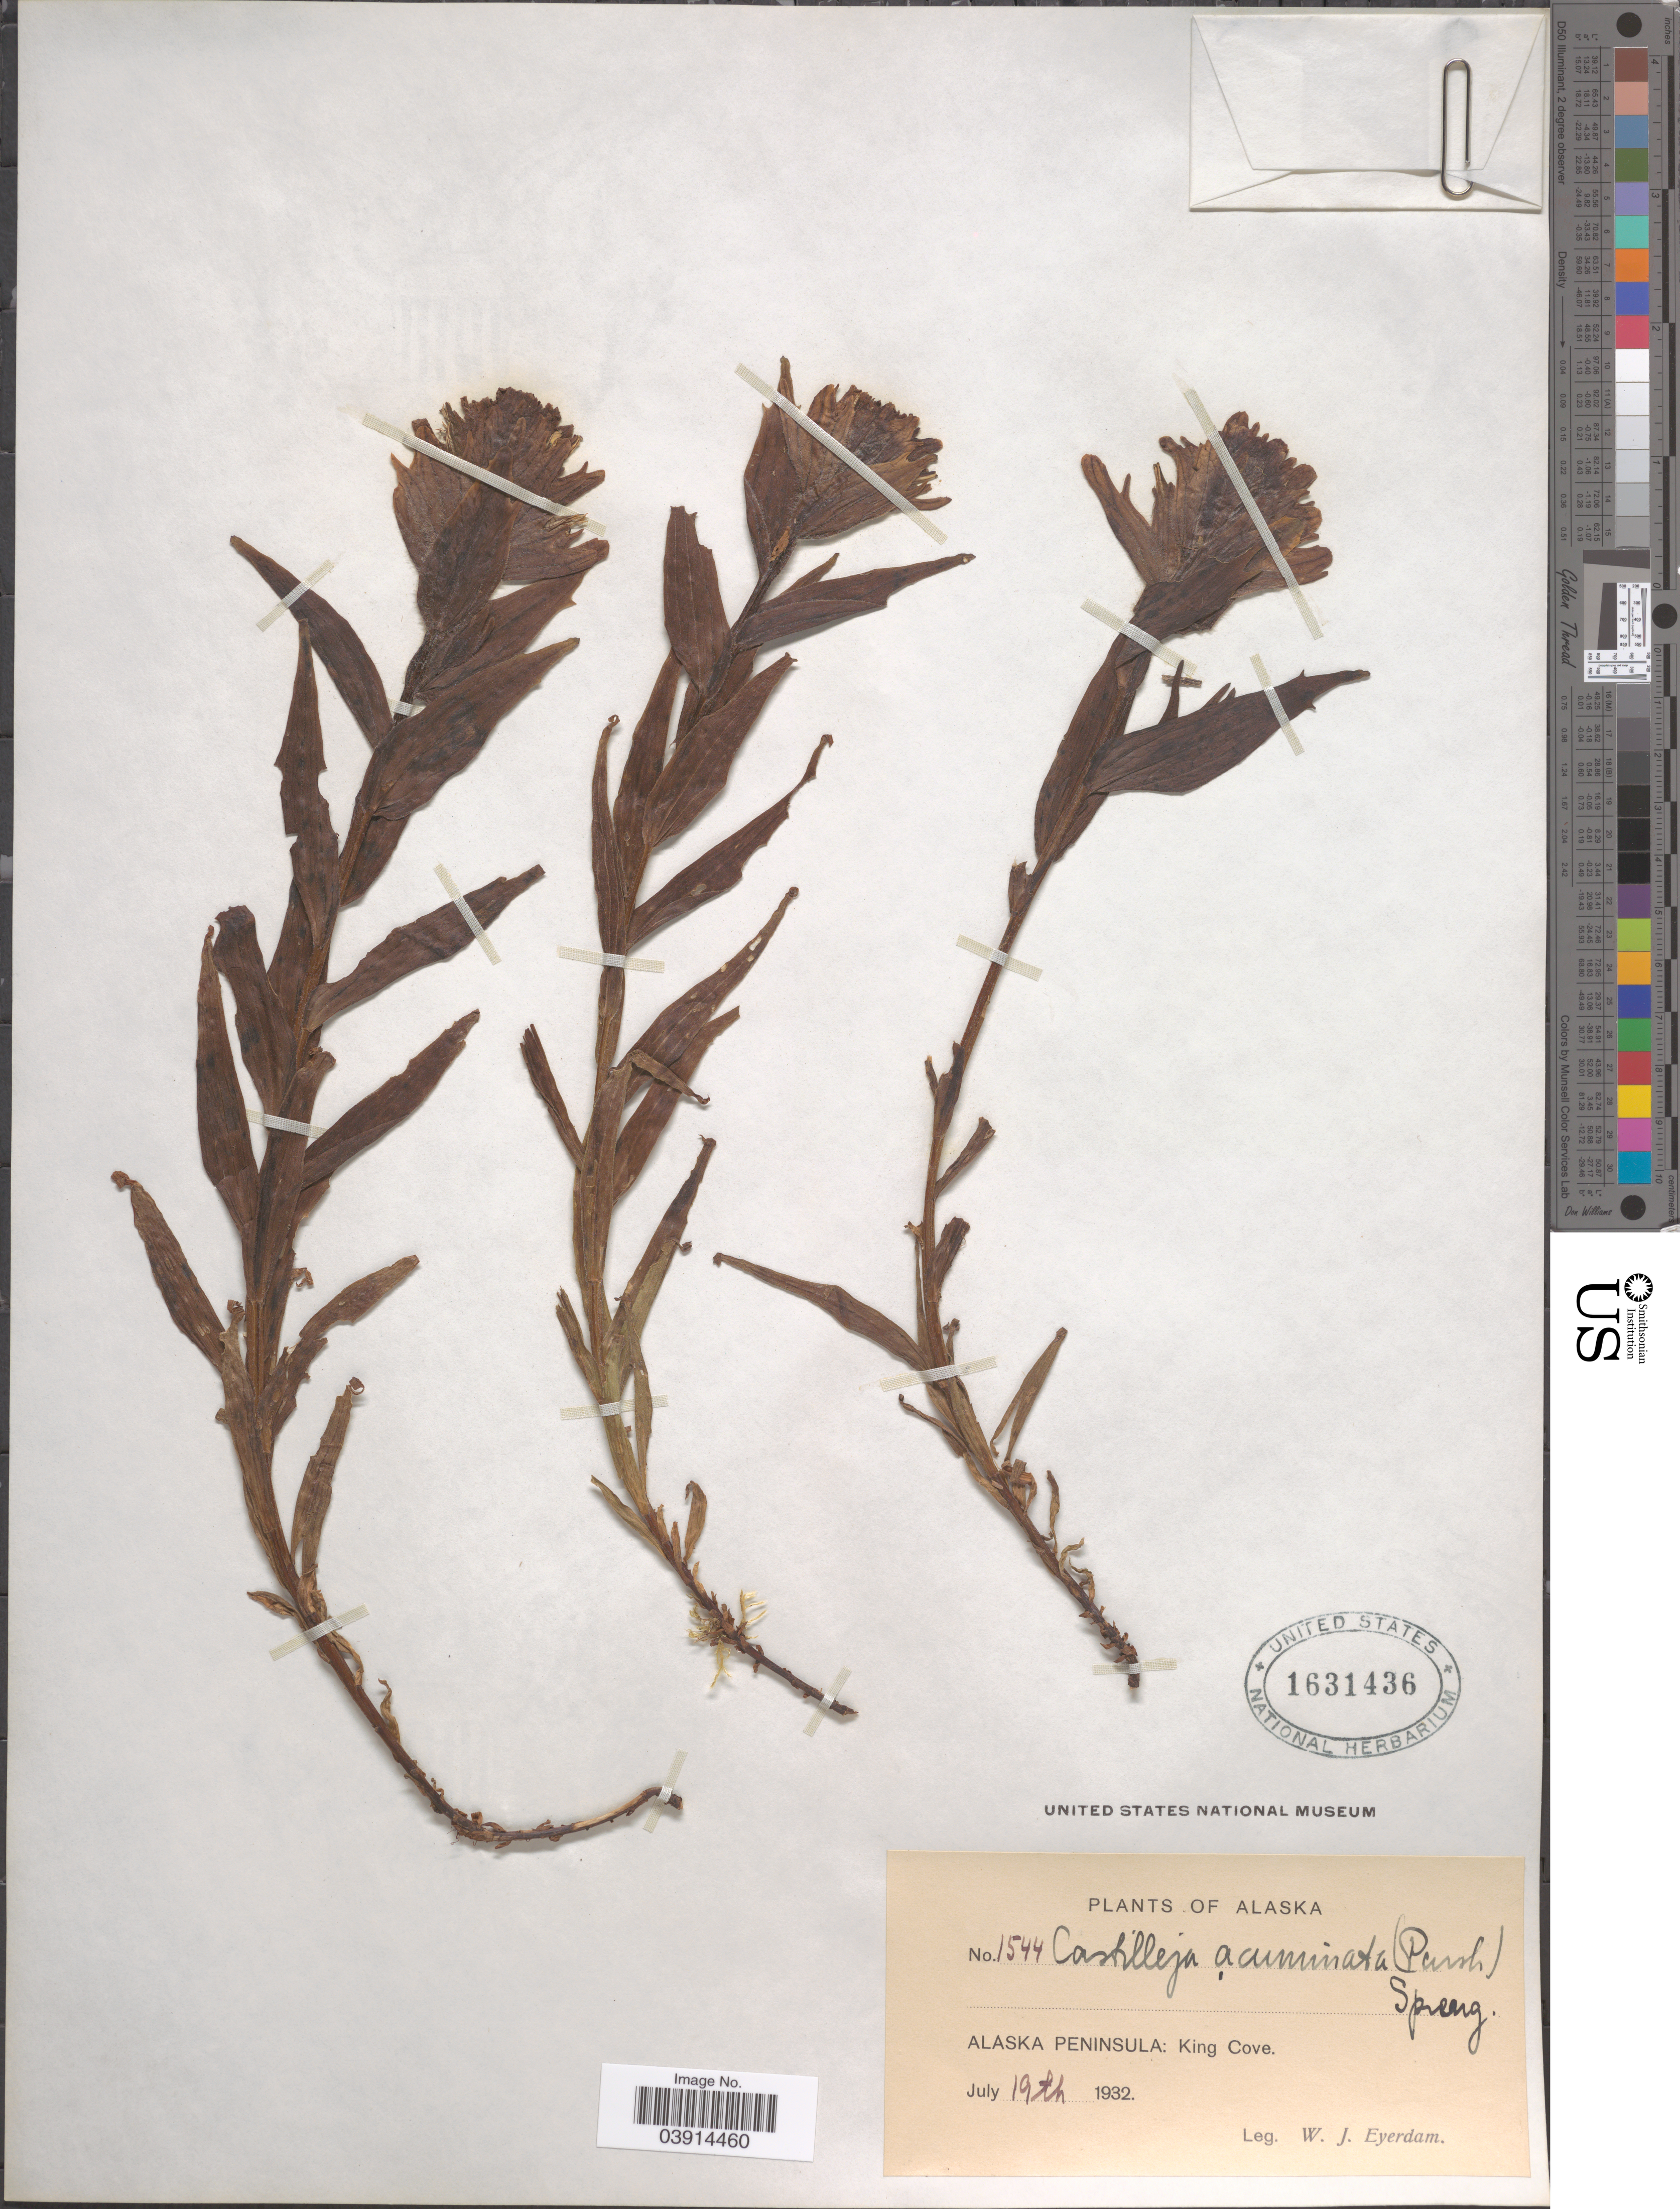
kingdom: Plantae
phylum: Tracheophyta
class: Magnoliopsida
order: Lamiales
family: Orobanchaceae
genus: Castilleja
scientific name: Castilleja unalaschcensis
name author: (Cham. & Schltdl.) Malte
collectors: W. J. Eyerdam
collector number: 1544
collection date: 1932-07-19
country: United States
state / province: Alaska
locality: Alaska Peninsula: King Cove.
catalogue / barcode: US 1631436